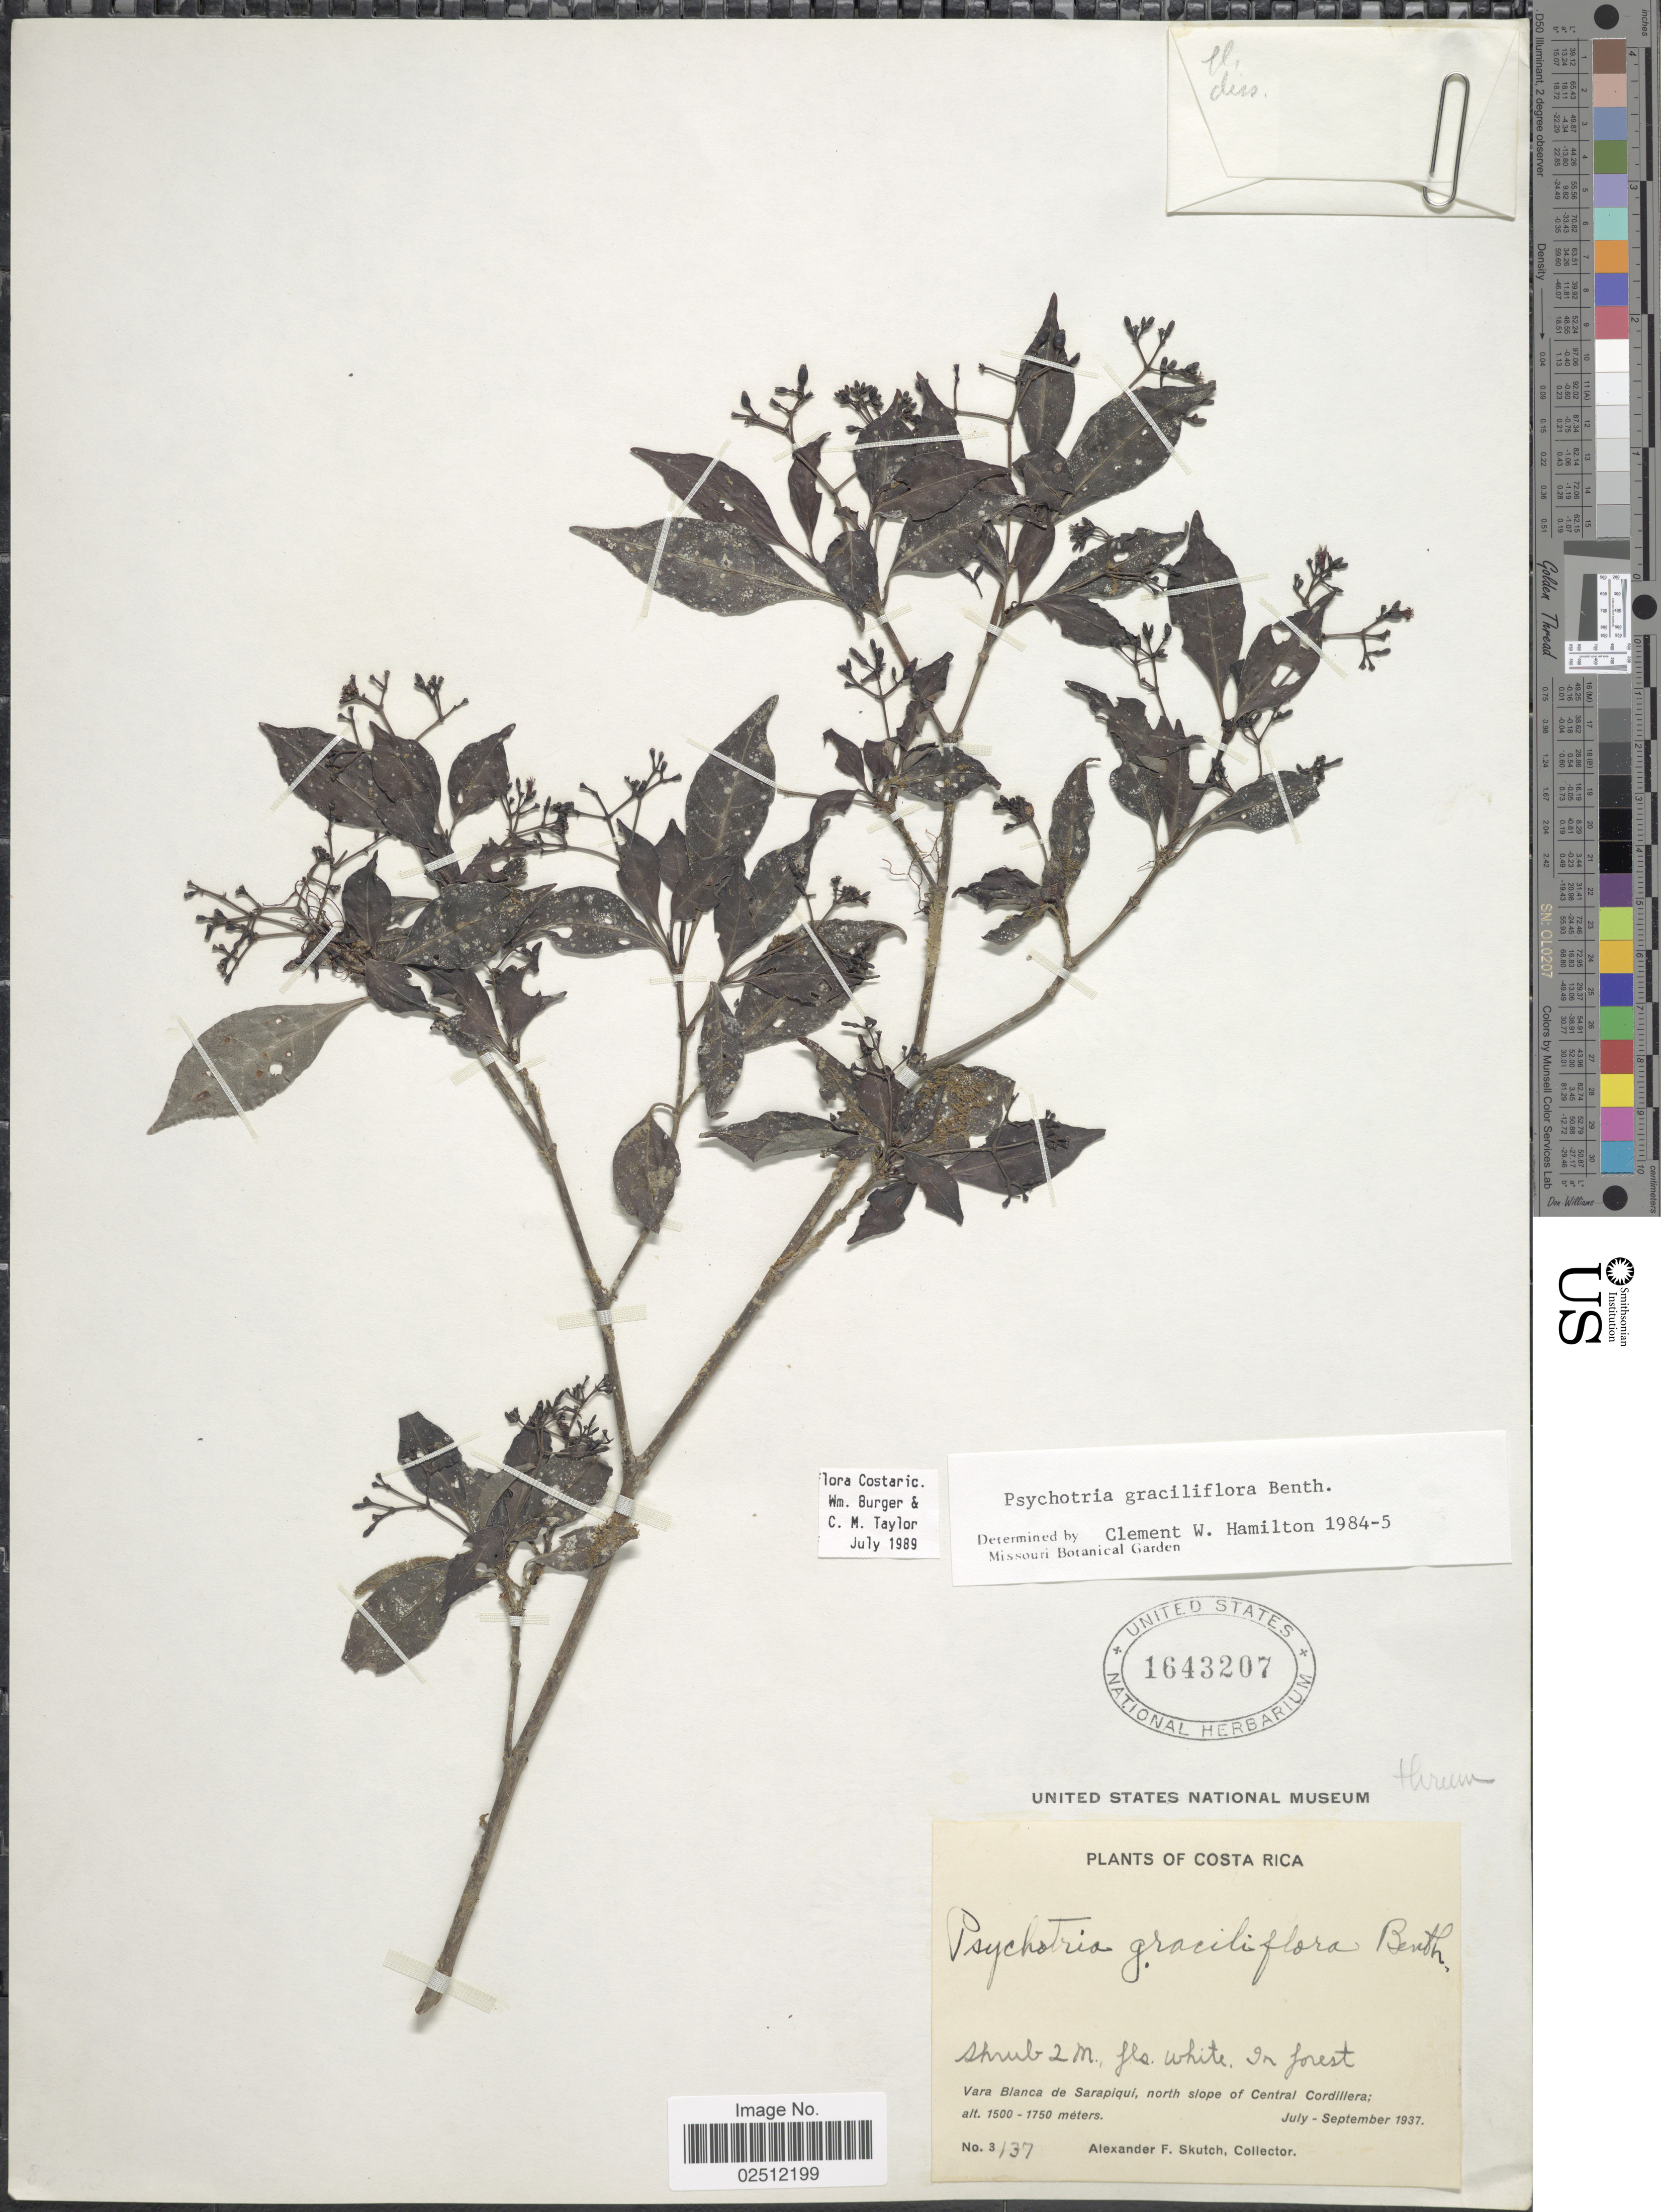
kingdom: Plantae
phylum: Tracheophyta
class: Magnoliopsida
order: Gentianales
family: Rubiaceae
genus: Psychotria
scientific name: Psychotria graciliflora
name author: Benth.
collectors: A. F. Skutch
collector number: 3137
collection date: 1937-07/1937-09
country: Costa Rica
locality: In forest, Vara Blanca de Sarapiqui, north slope of Central Cordillera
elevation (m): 1500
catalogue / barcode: US 1643207